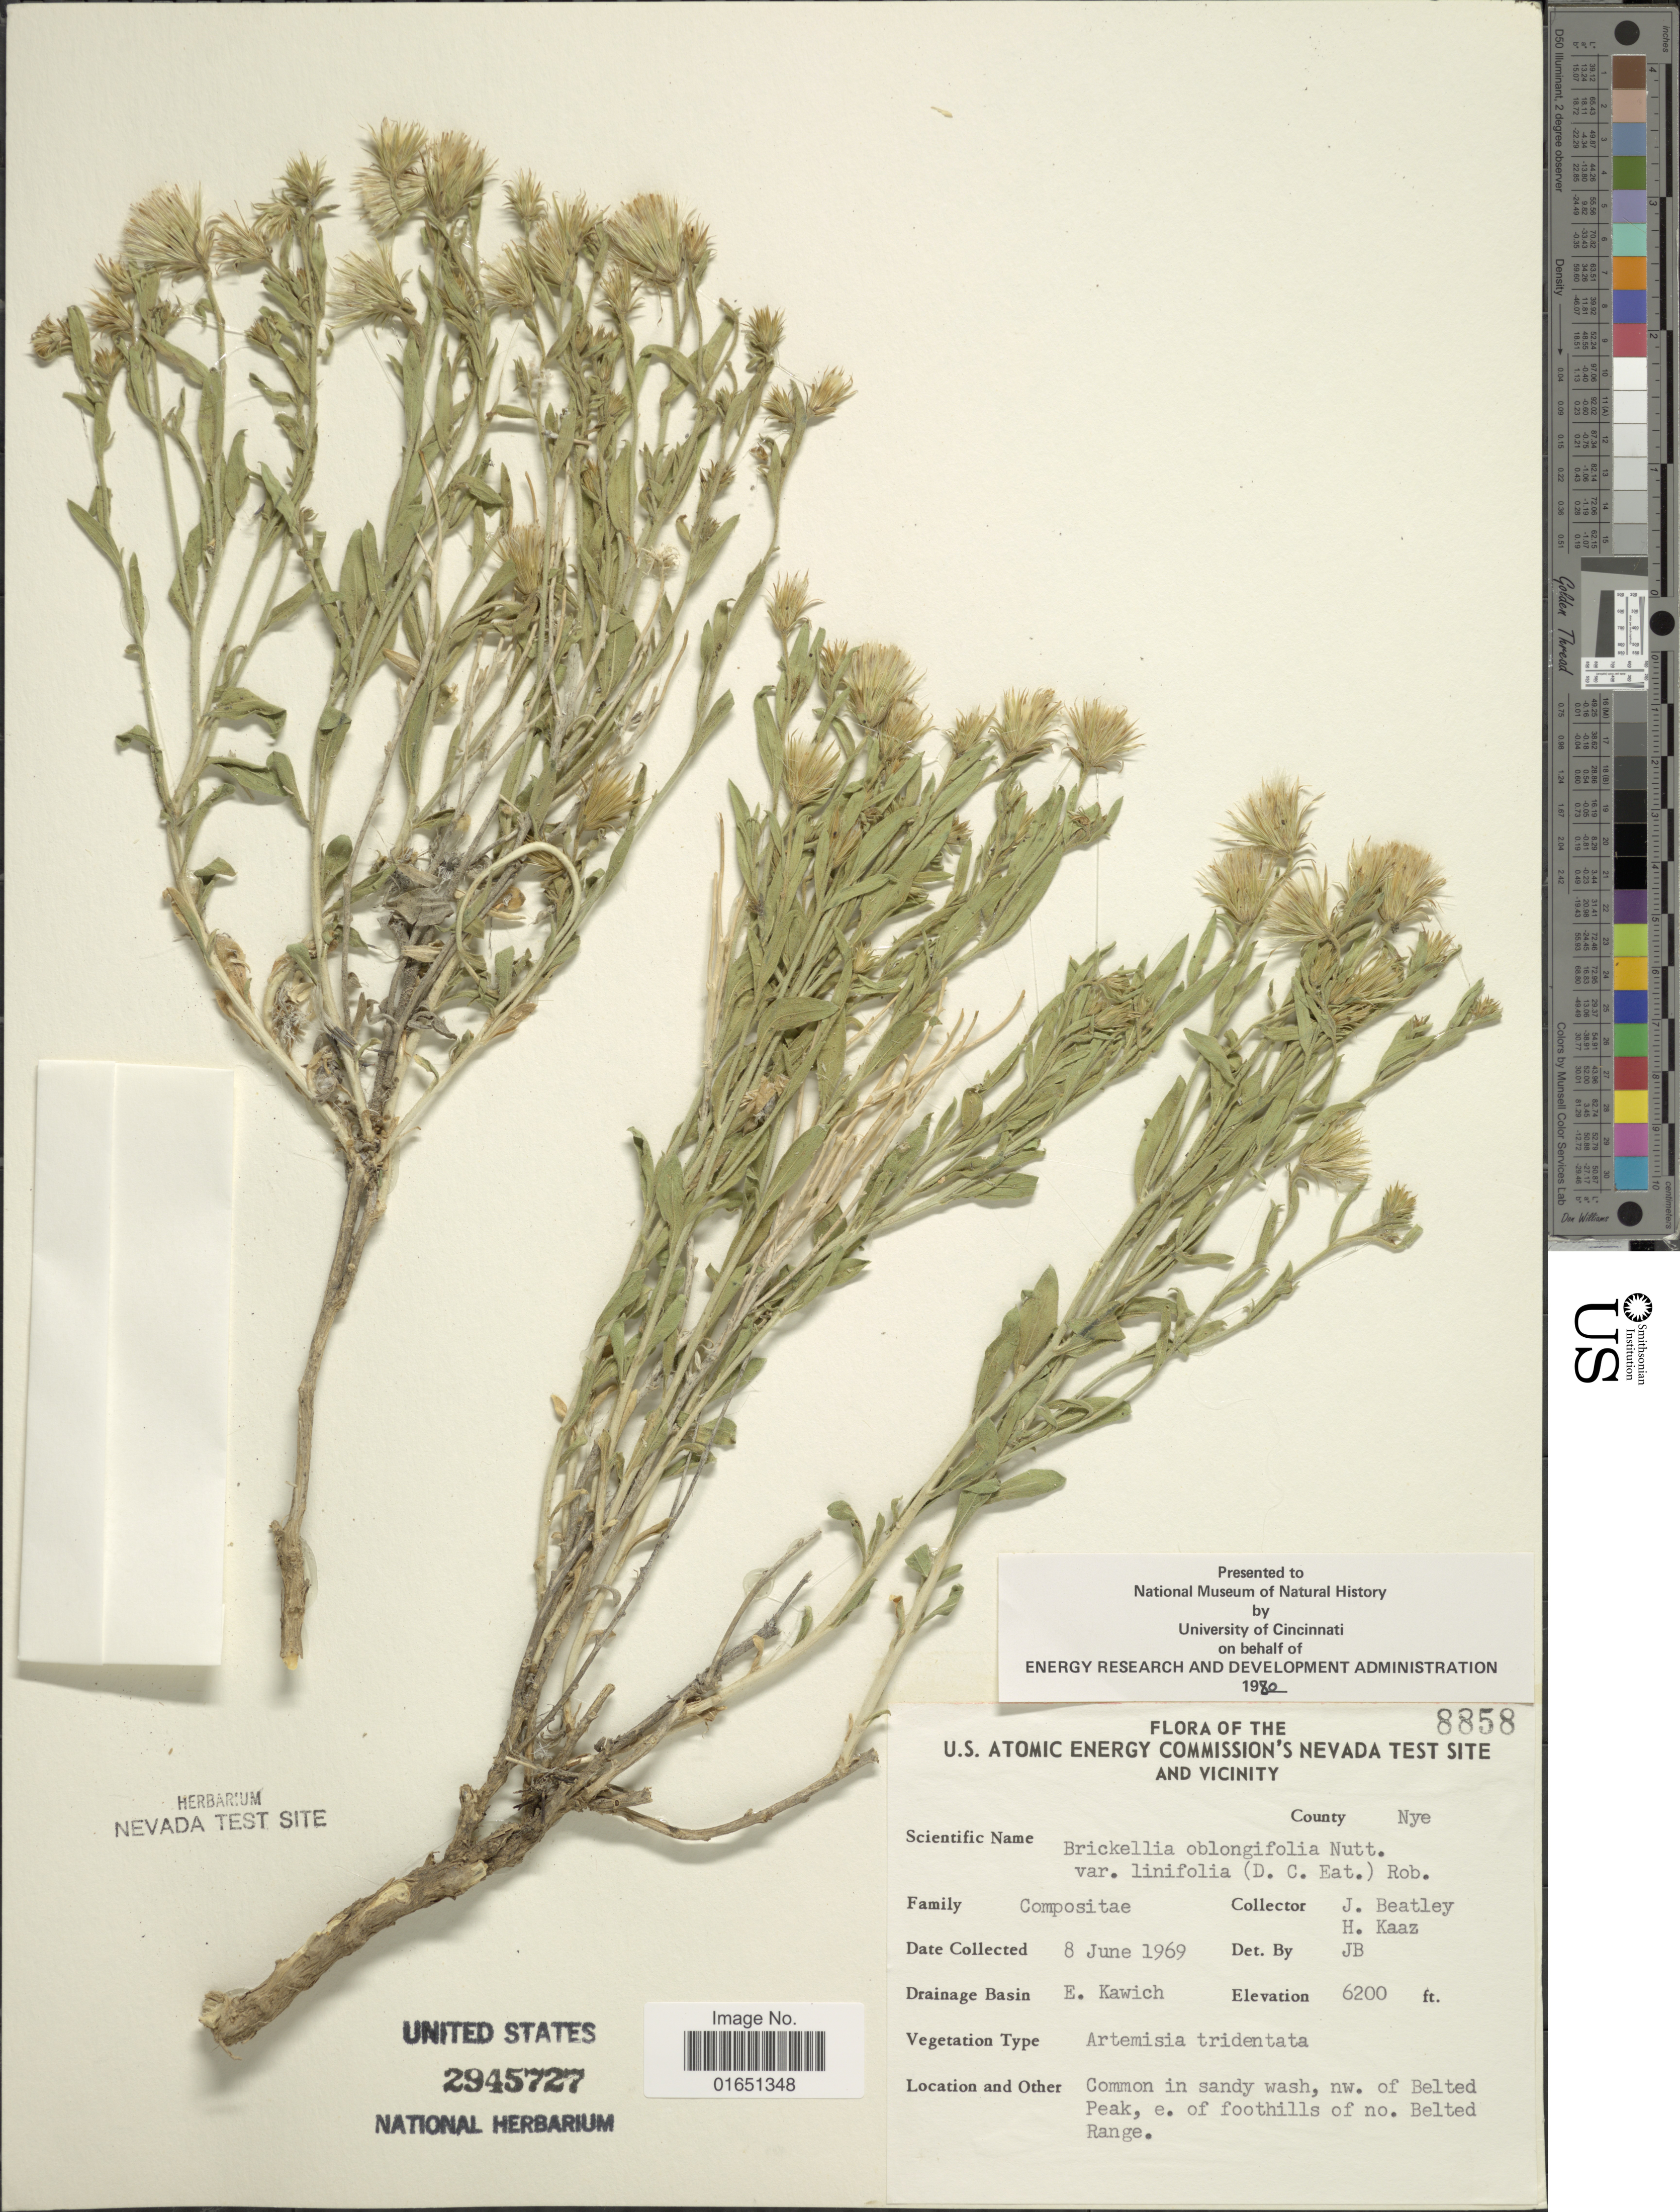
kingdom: Plantae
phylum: Tracheophyta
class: Magnoliopsida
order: Asterales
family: Asteraceae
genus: Brickellia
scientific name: Brickellia oblongifolia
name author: Nutt.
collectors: J. C. Beatley & H. Kaaz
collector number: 8858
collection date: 1969-06-08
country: United States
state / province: Nevada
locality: The U.S. Atomic Energy Commissions Nevada Test Site and vicinity, County Nye, Drainage Basin E. kawich, Common in sandy wash, nw. of Belted Peak, e. of foothills of no. Belted Range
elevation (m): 1890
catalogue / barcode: US 2945727